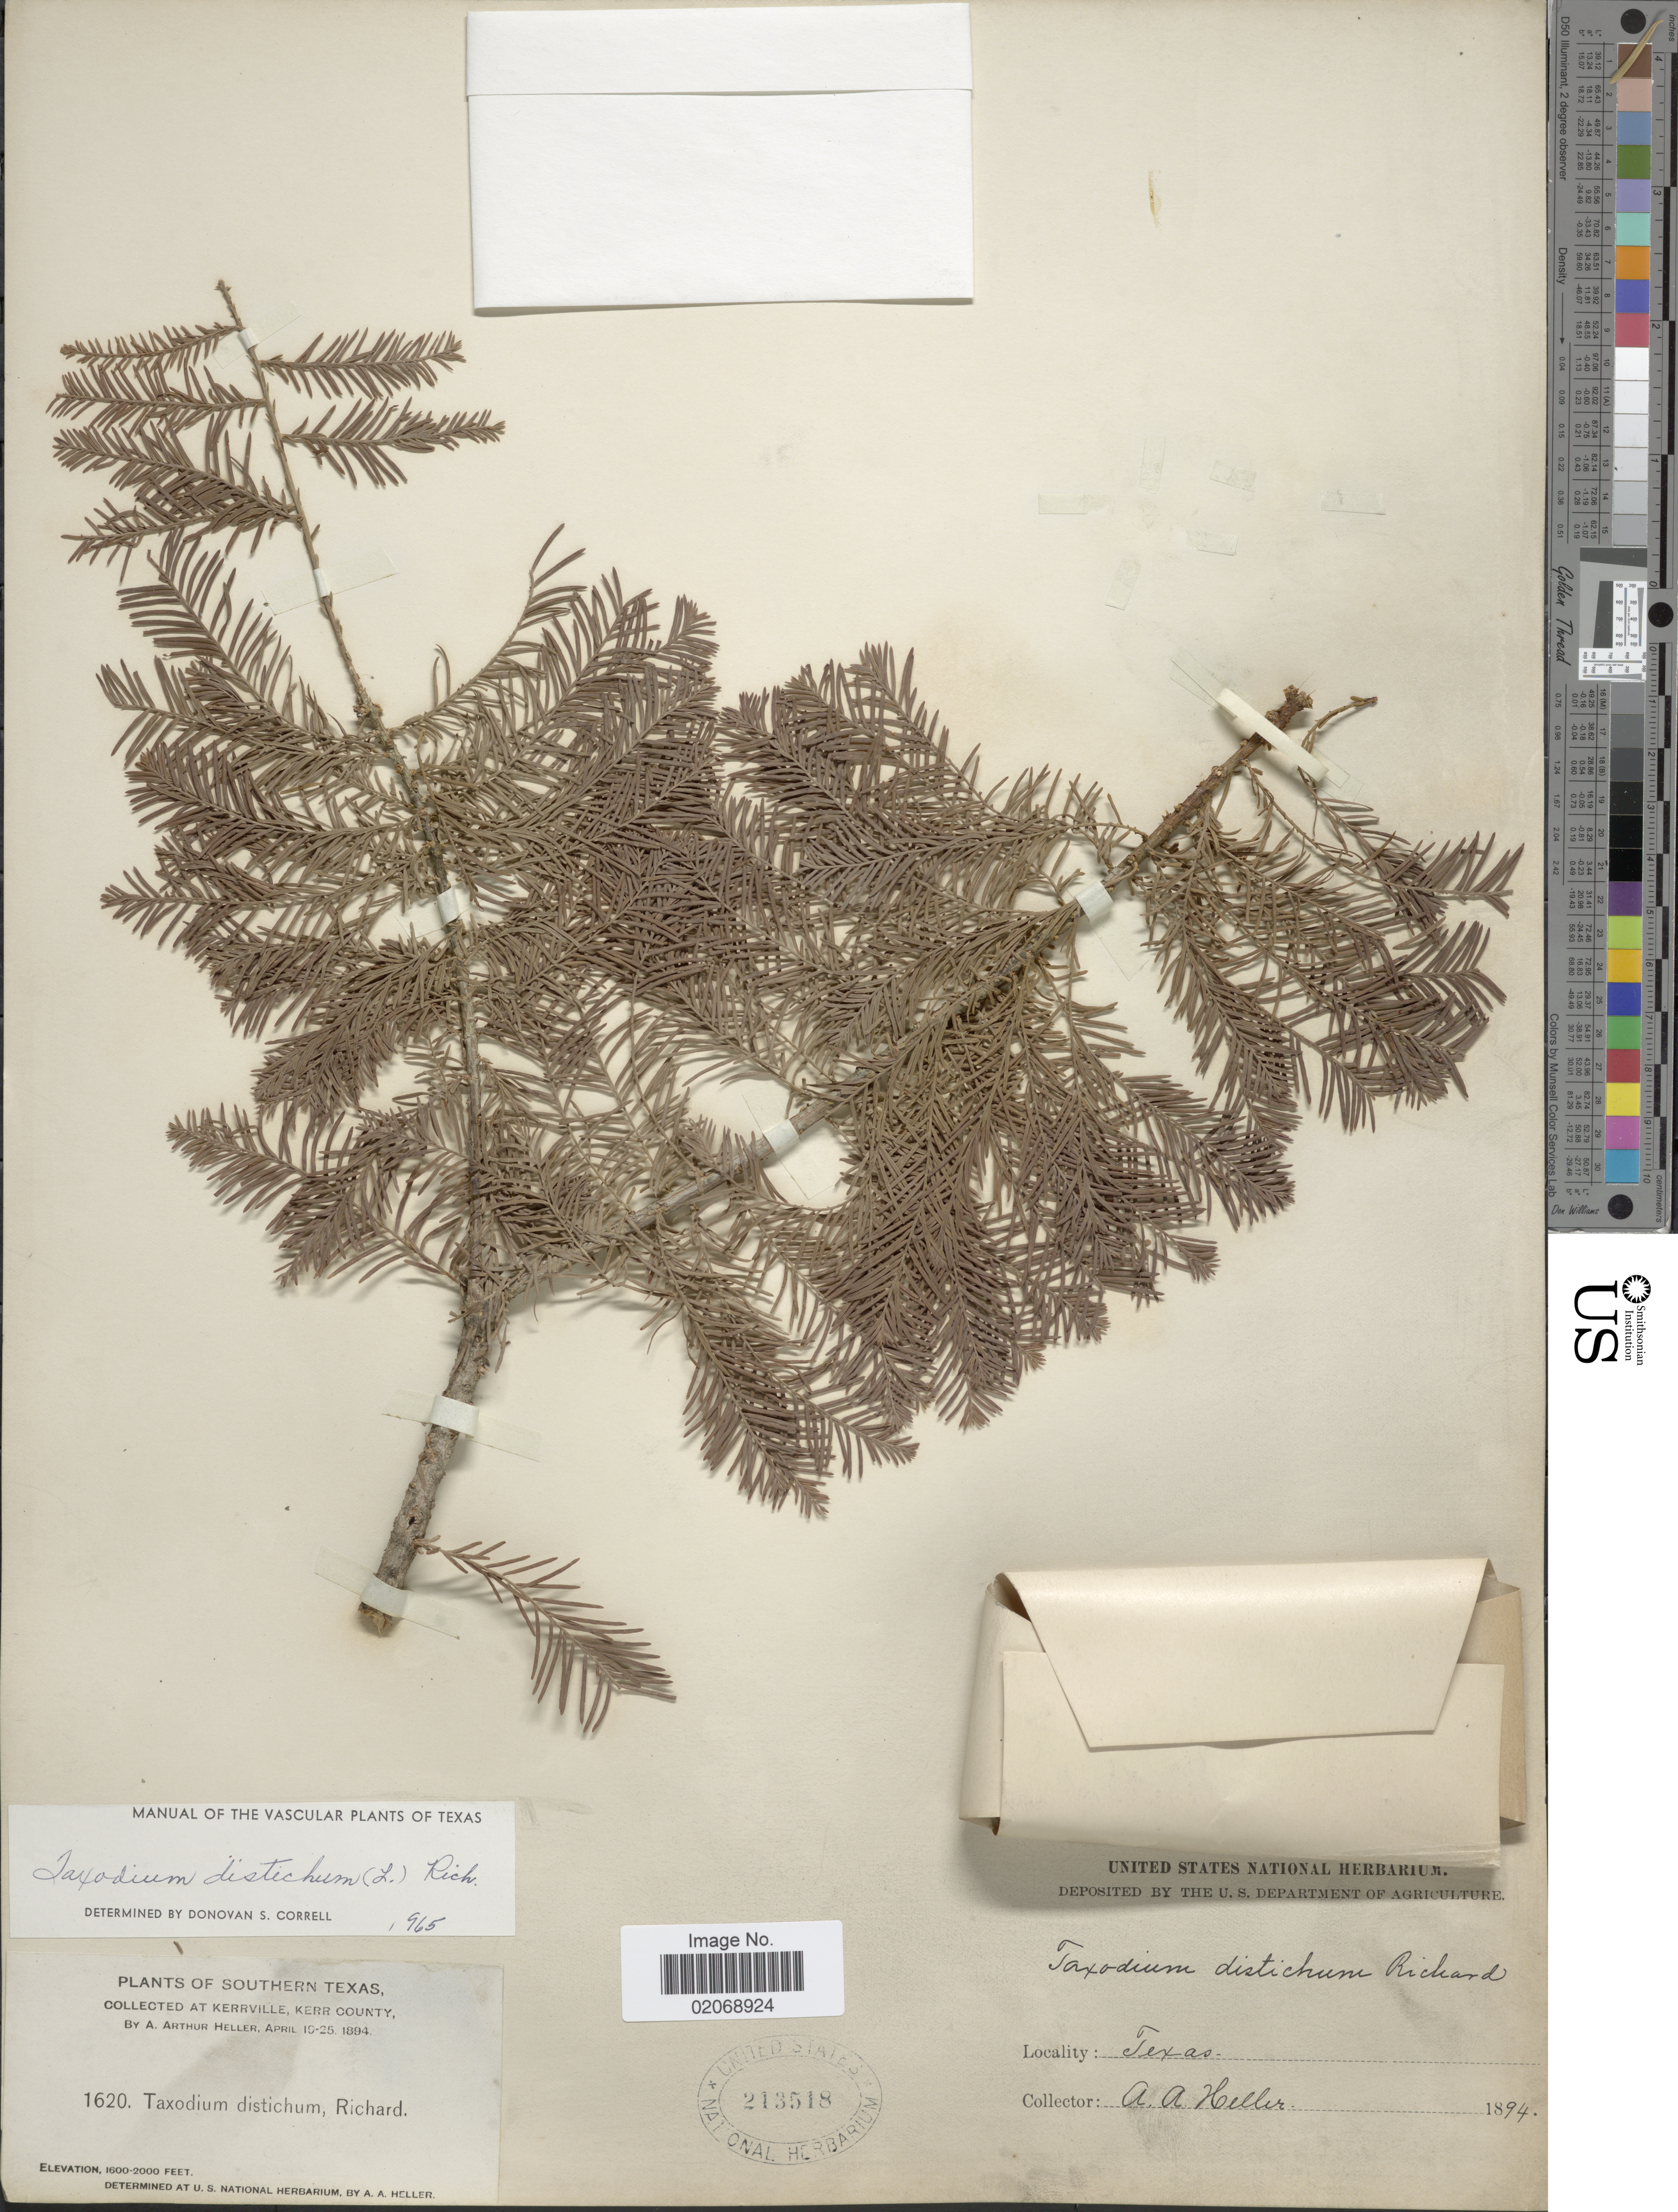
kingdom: Plantae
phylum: Tracheophyta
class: Pinopsida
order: Pinales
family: Cupressaceae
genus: Taxodium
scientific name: Taxodium distichum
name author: (L.) Rich.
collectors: A. A. Heller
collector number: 1620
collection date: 1894-04-19/1894-04-25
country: United States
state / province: Texas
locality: Southern texas, Kerrville, Kerr County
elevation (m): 488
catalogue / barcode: US 213518